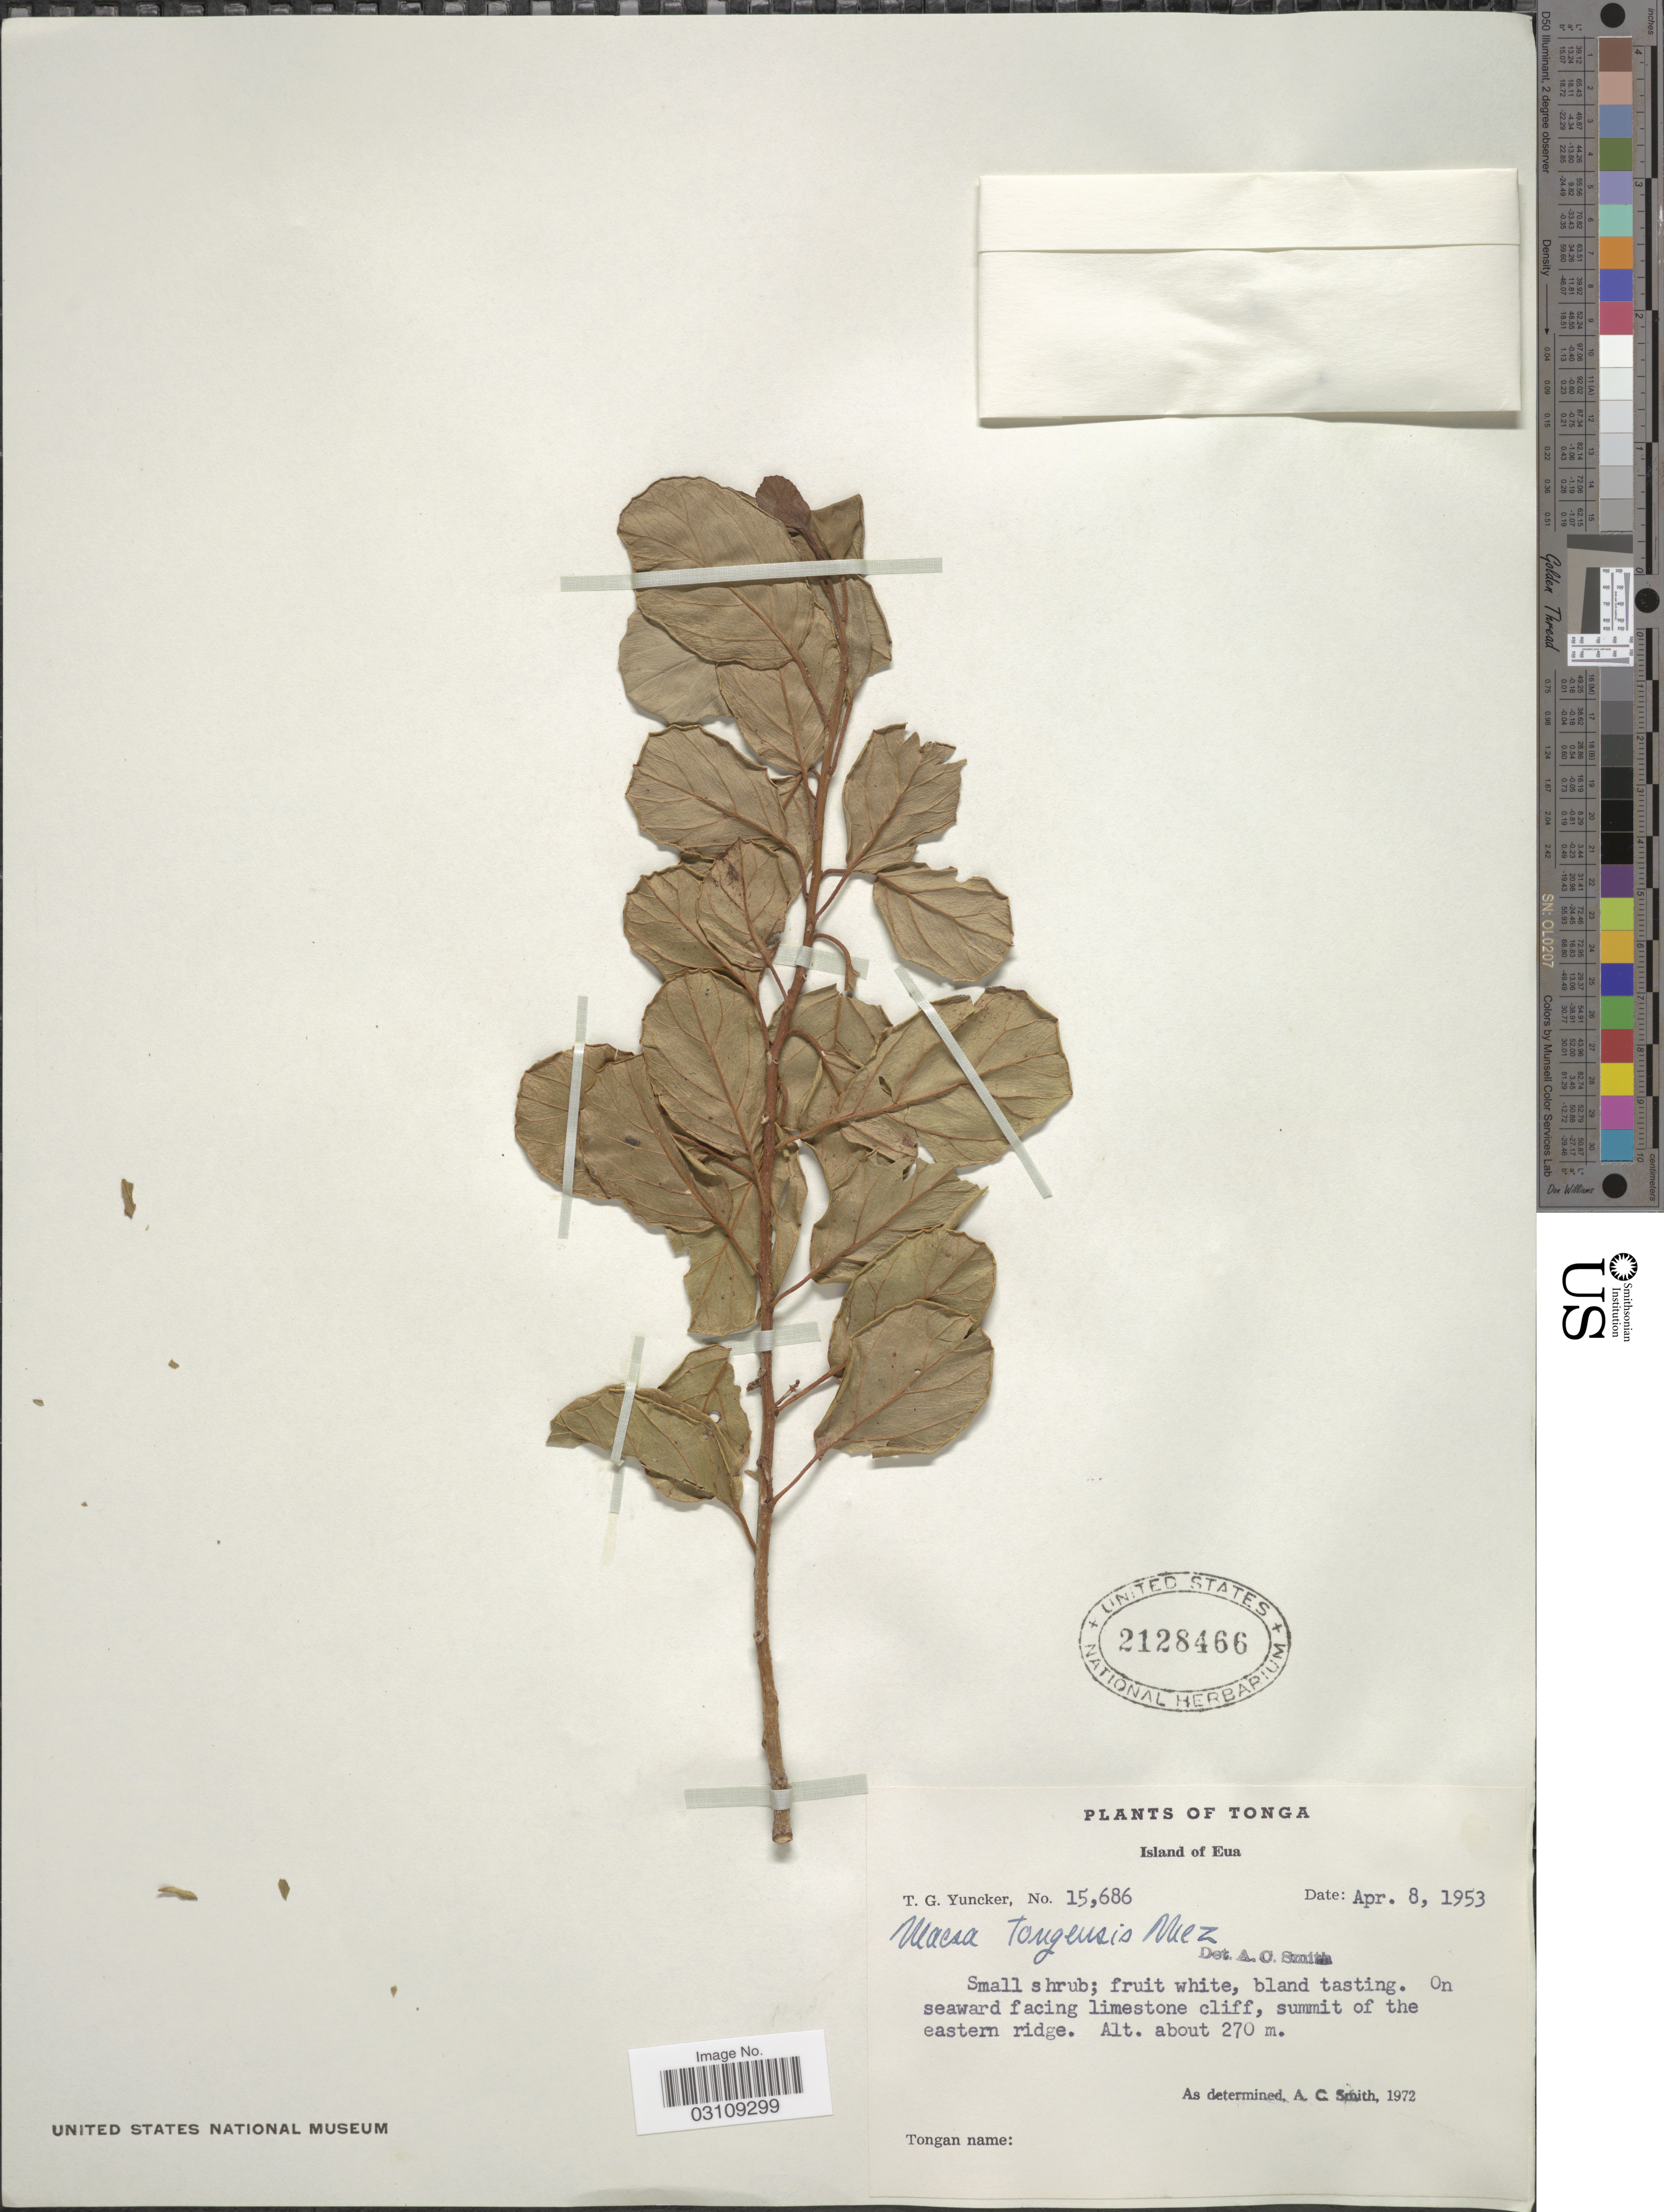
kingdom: Plantae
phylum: Tracheophyta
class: Magnoliopsida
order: Ericales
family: Primulaceae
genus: Maesa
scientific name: Maesa tongensis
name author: Mez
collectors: T. G. Yuncker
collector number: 15686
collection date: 1953-04-08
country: Tonga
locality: Island of Eua. On seaward facing limestone cliff, summit of the eastern ridge.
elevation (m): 270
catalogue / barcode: US 2128466